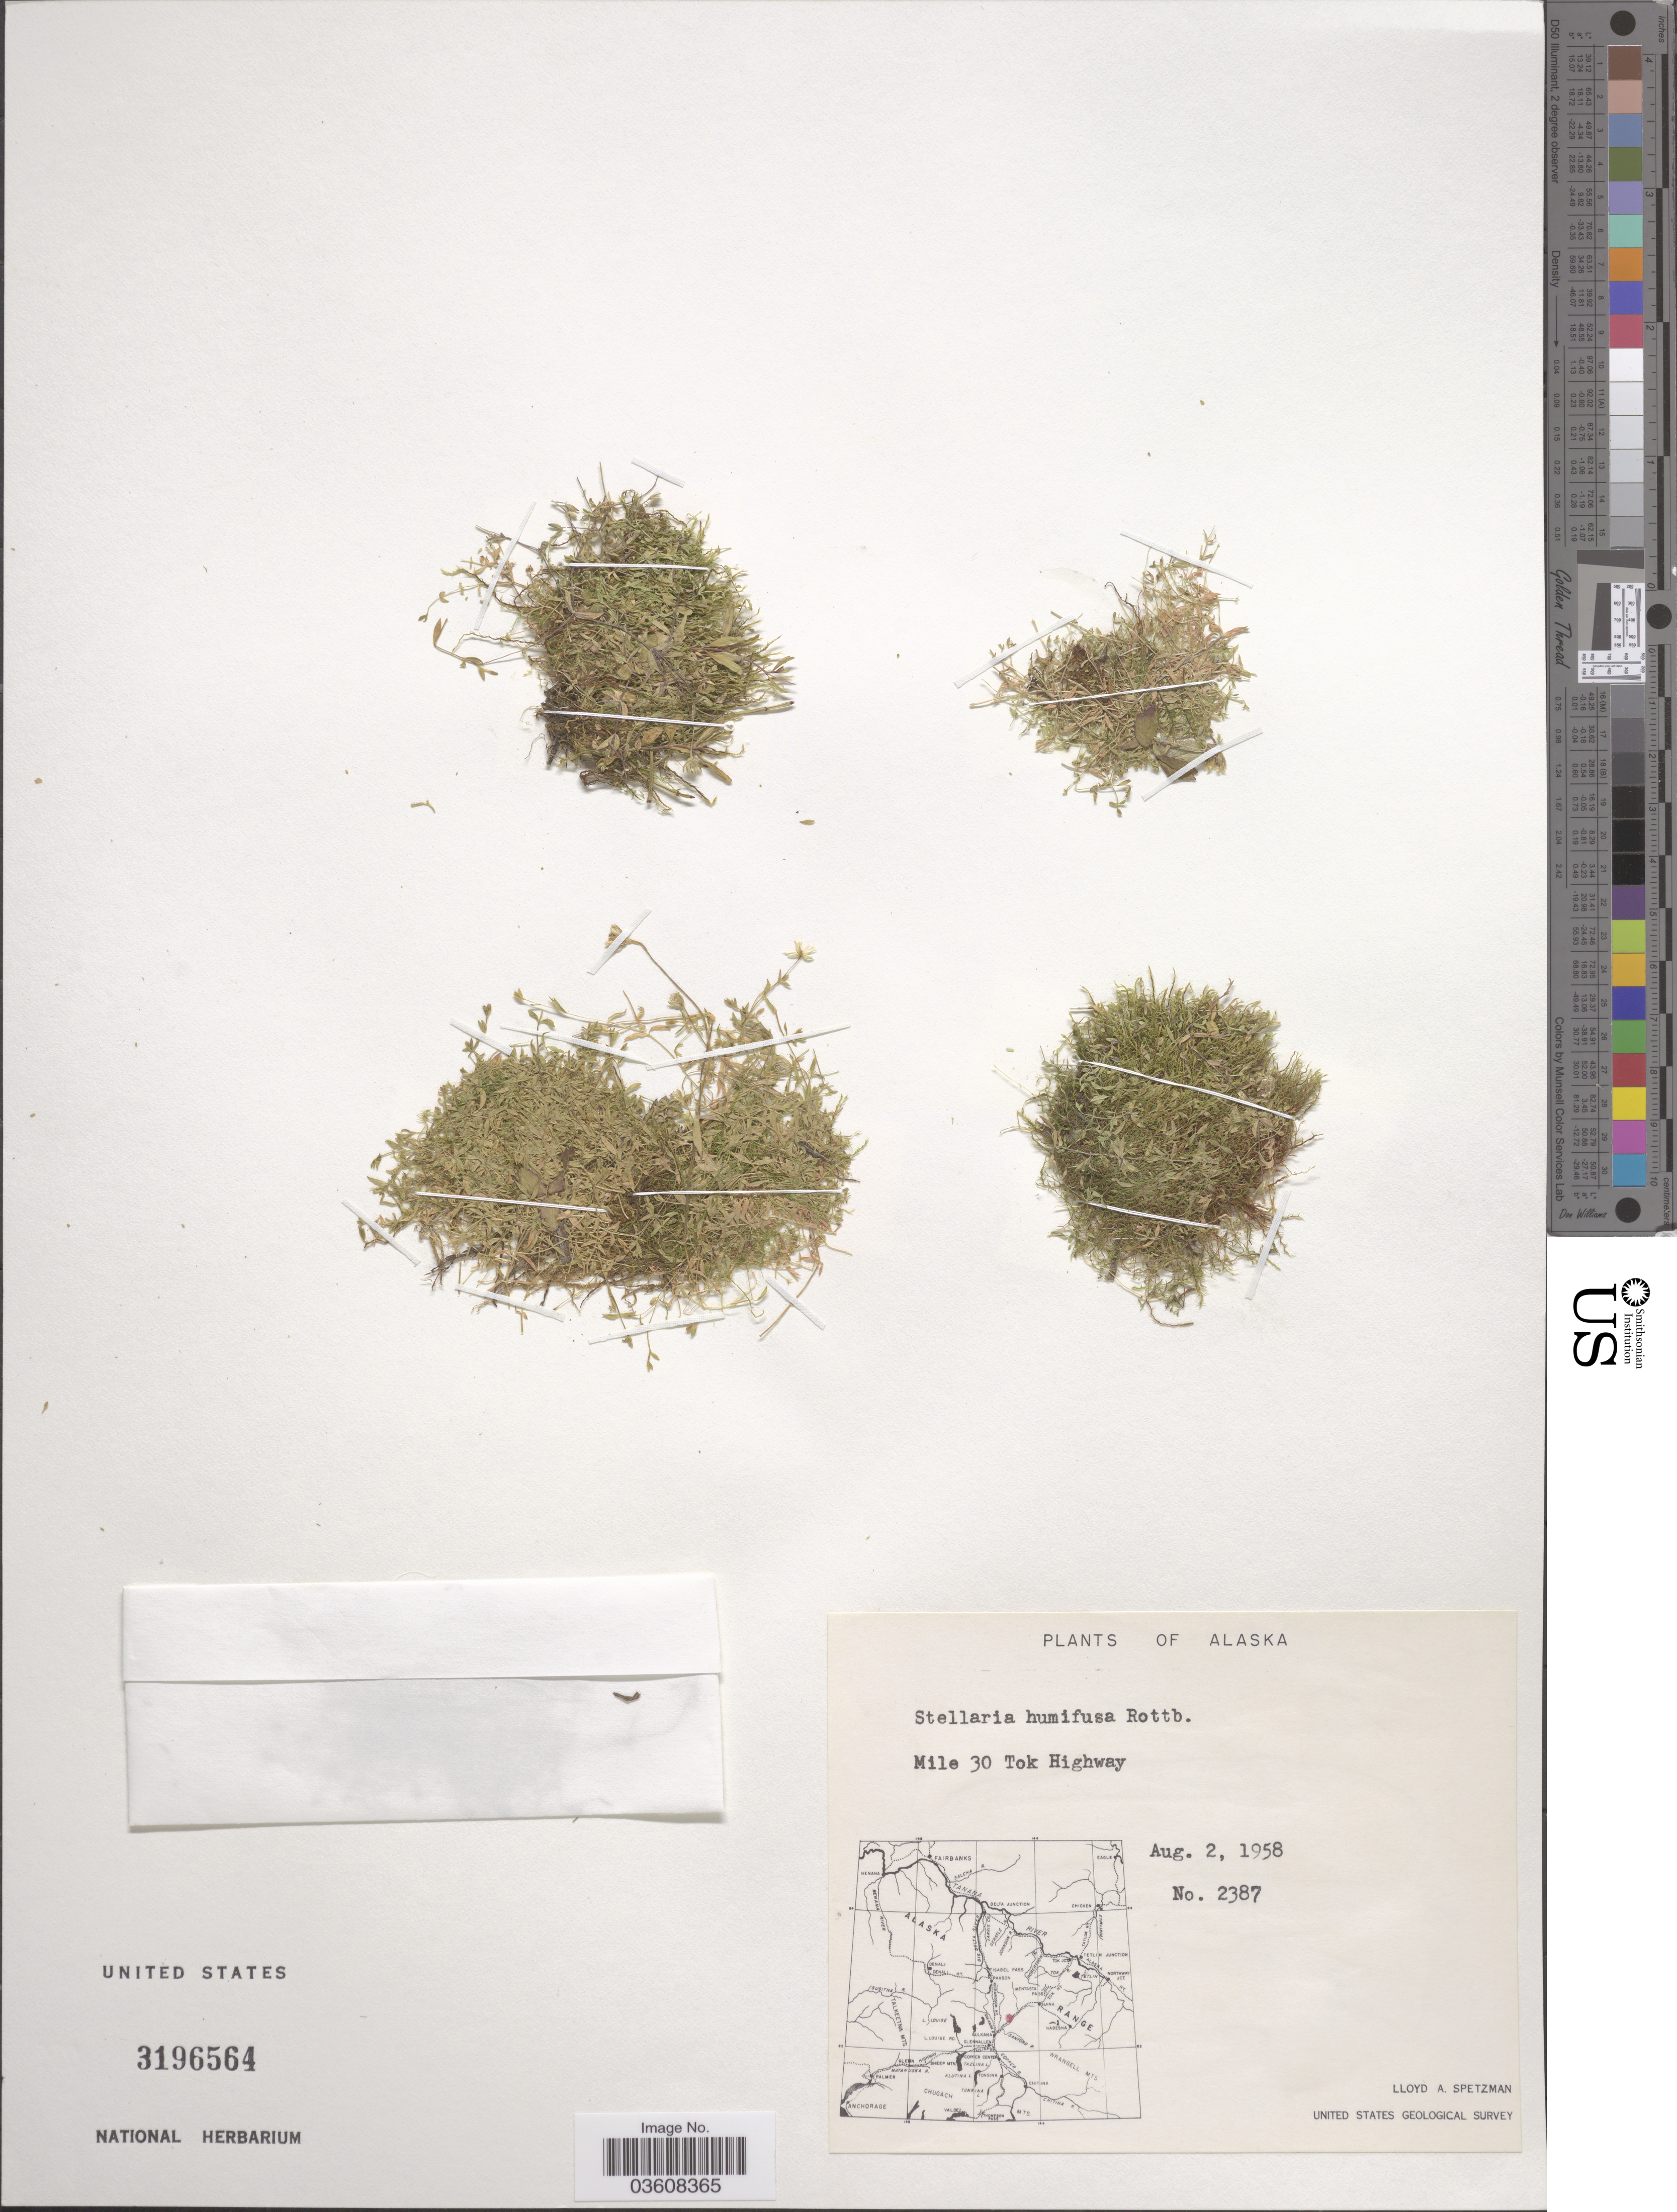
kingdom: Plantae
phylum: Tracheophyta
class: Magnoliopsida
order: Caryophyllales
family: Caryophyllaceae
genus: Stellaria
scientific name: Stellaria humifusa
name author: Rottb.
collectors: L. Spetzman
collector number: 2387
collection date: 1958-08-02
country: United States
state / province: Alaska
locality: Mile 30 Tok Highway.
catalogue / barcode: US 3196564